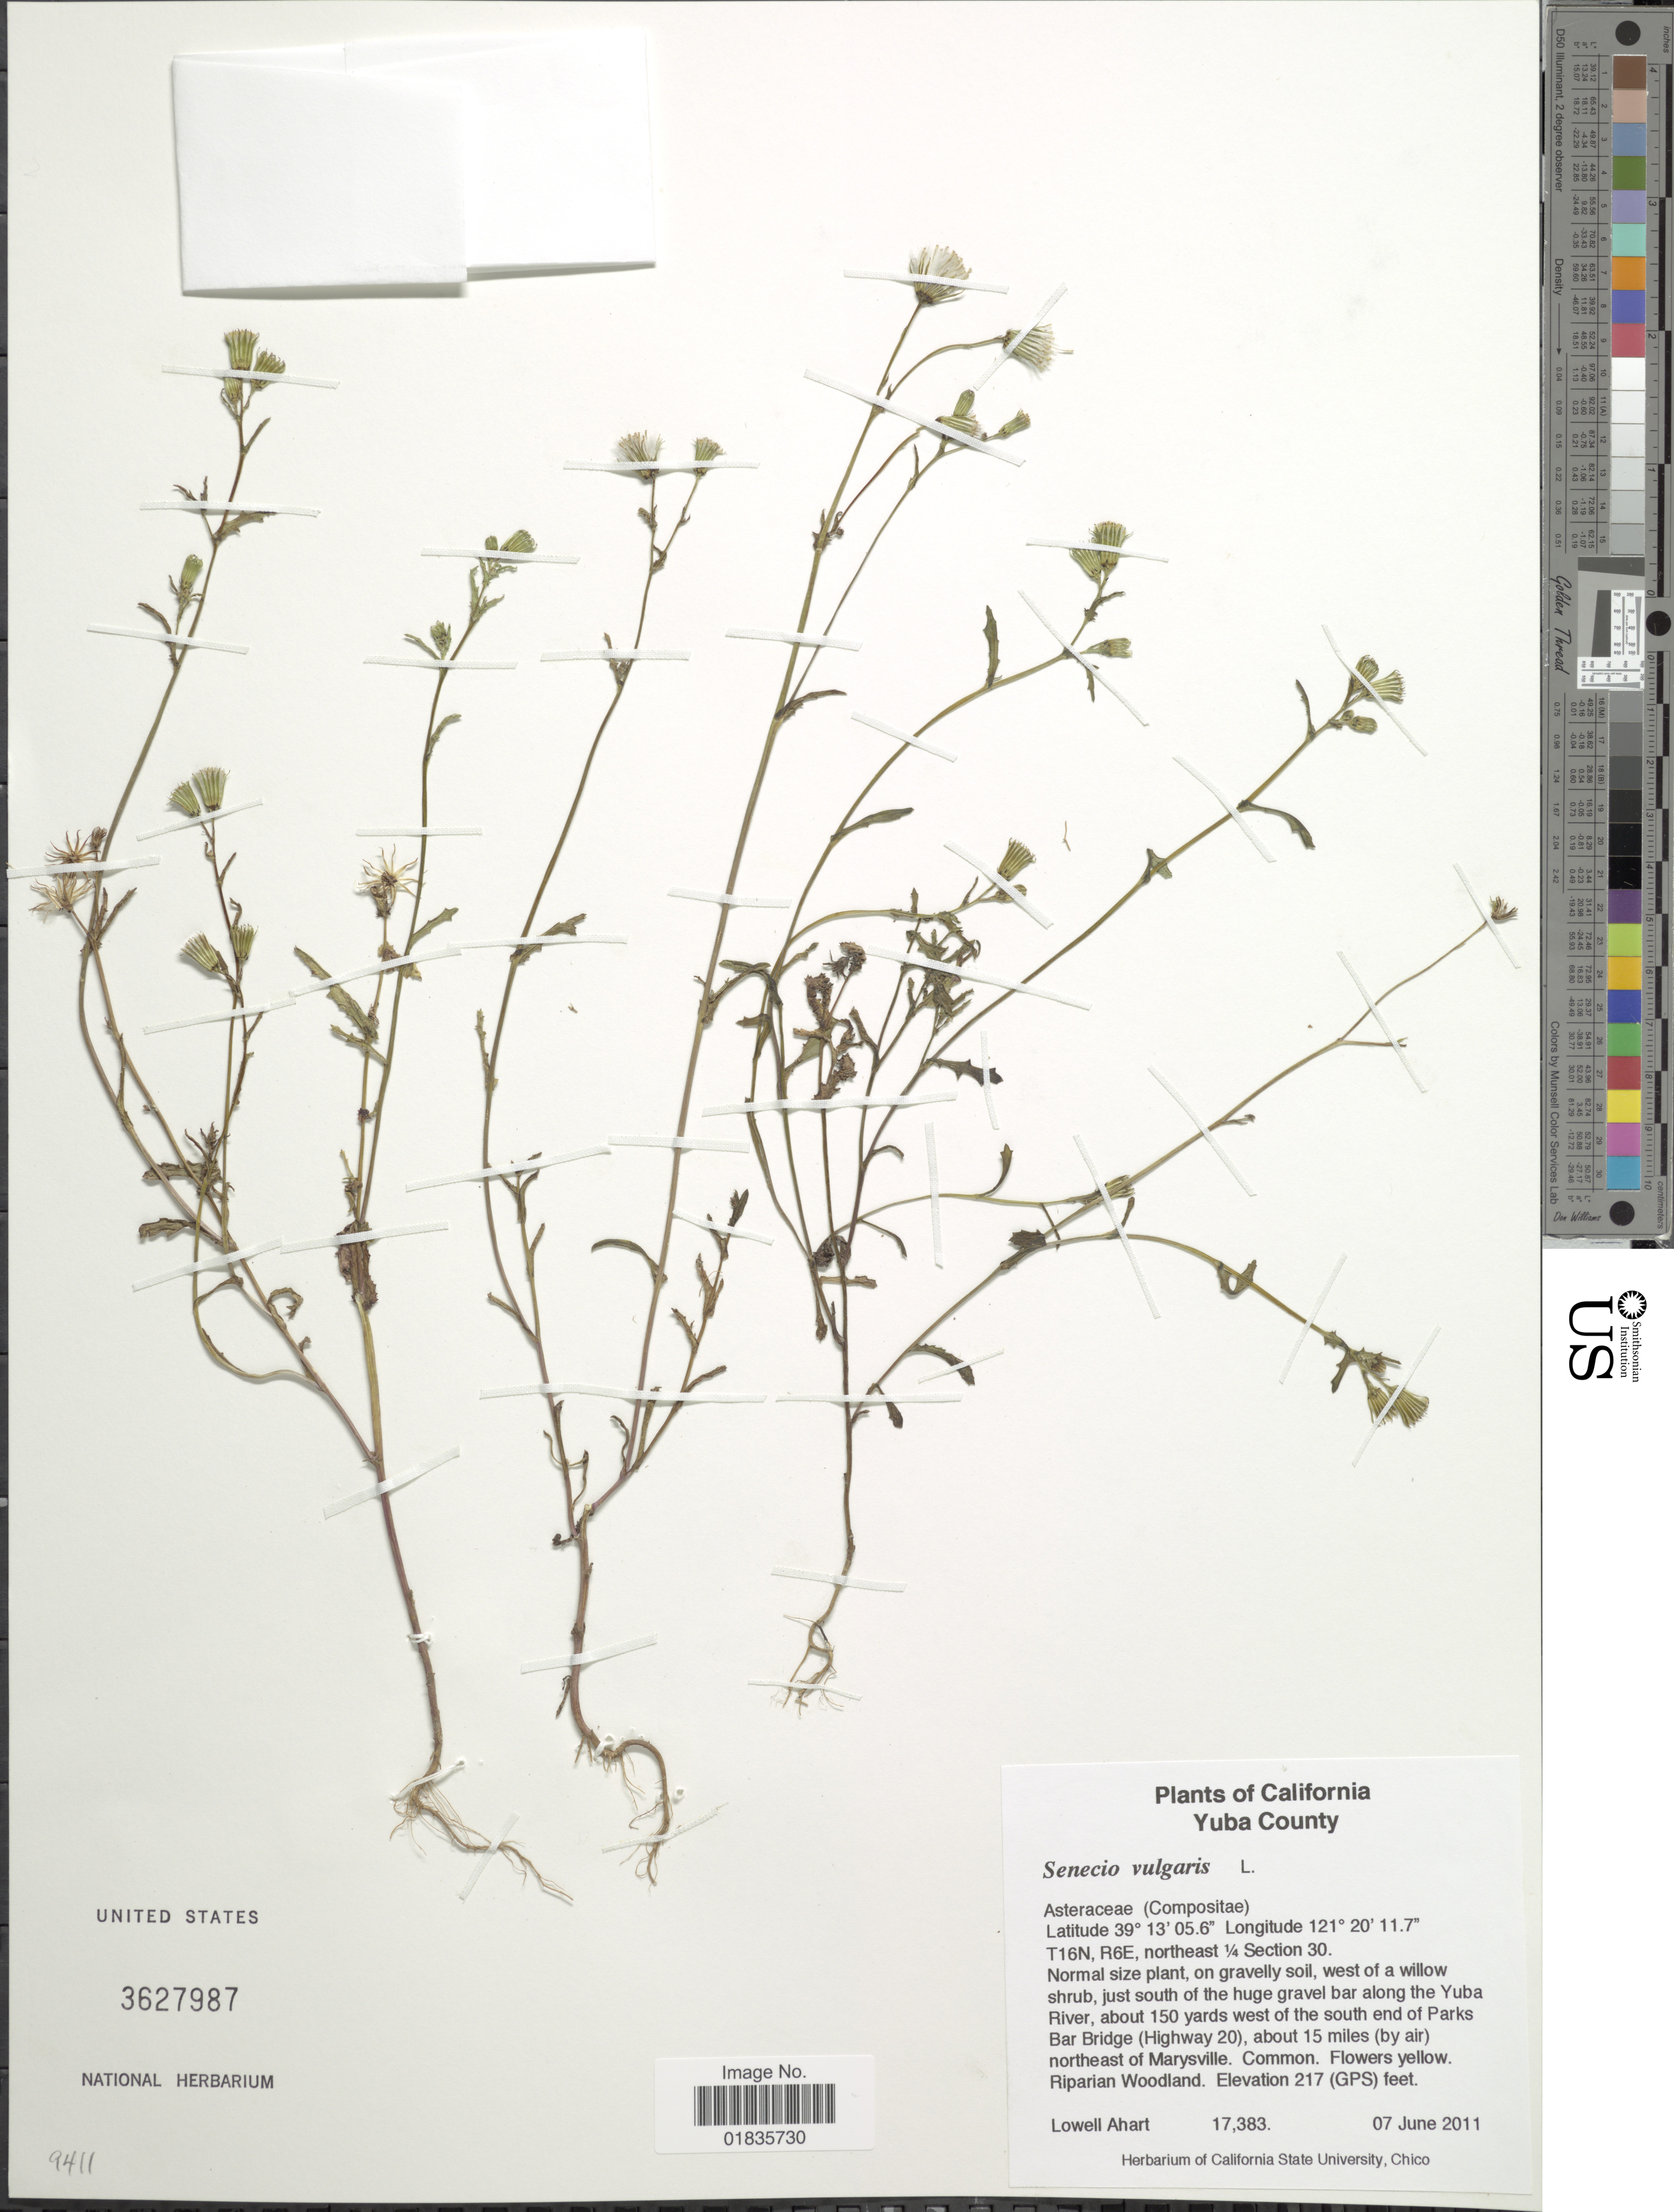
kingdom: Plantae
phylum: Tracheophyta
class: Magnoliopsida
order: Asterales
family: Asteraceae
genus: Senecio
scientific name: Senecio vulgaris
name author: L.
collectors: L. Ahart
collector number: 17383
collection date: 2011-06-07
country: United States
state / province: California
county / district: Yuba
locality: Yuba County, T16N, R6E, northeast 1/4 Section 30, west of a willow shrub, just south of the huge gravel bar along the Yuba River, about 150 yards west of the south end of Parks Bar Bridge (Highway 20), about 15 miles (by air) northeast of Marysville.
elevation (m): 66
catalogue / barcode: US 3627987